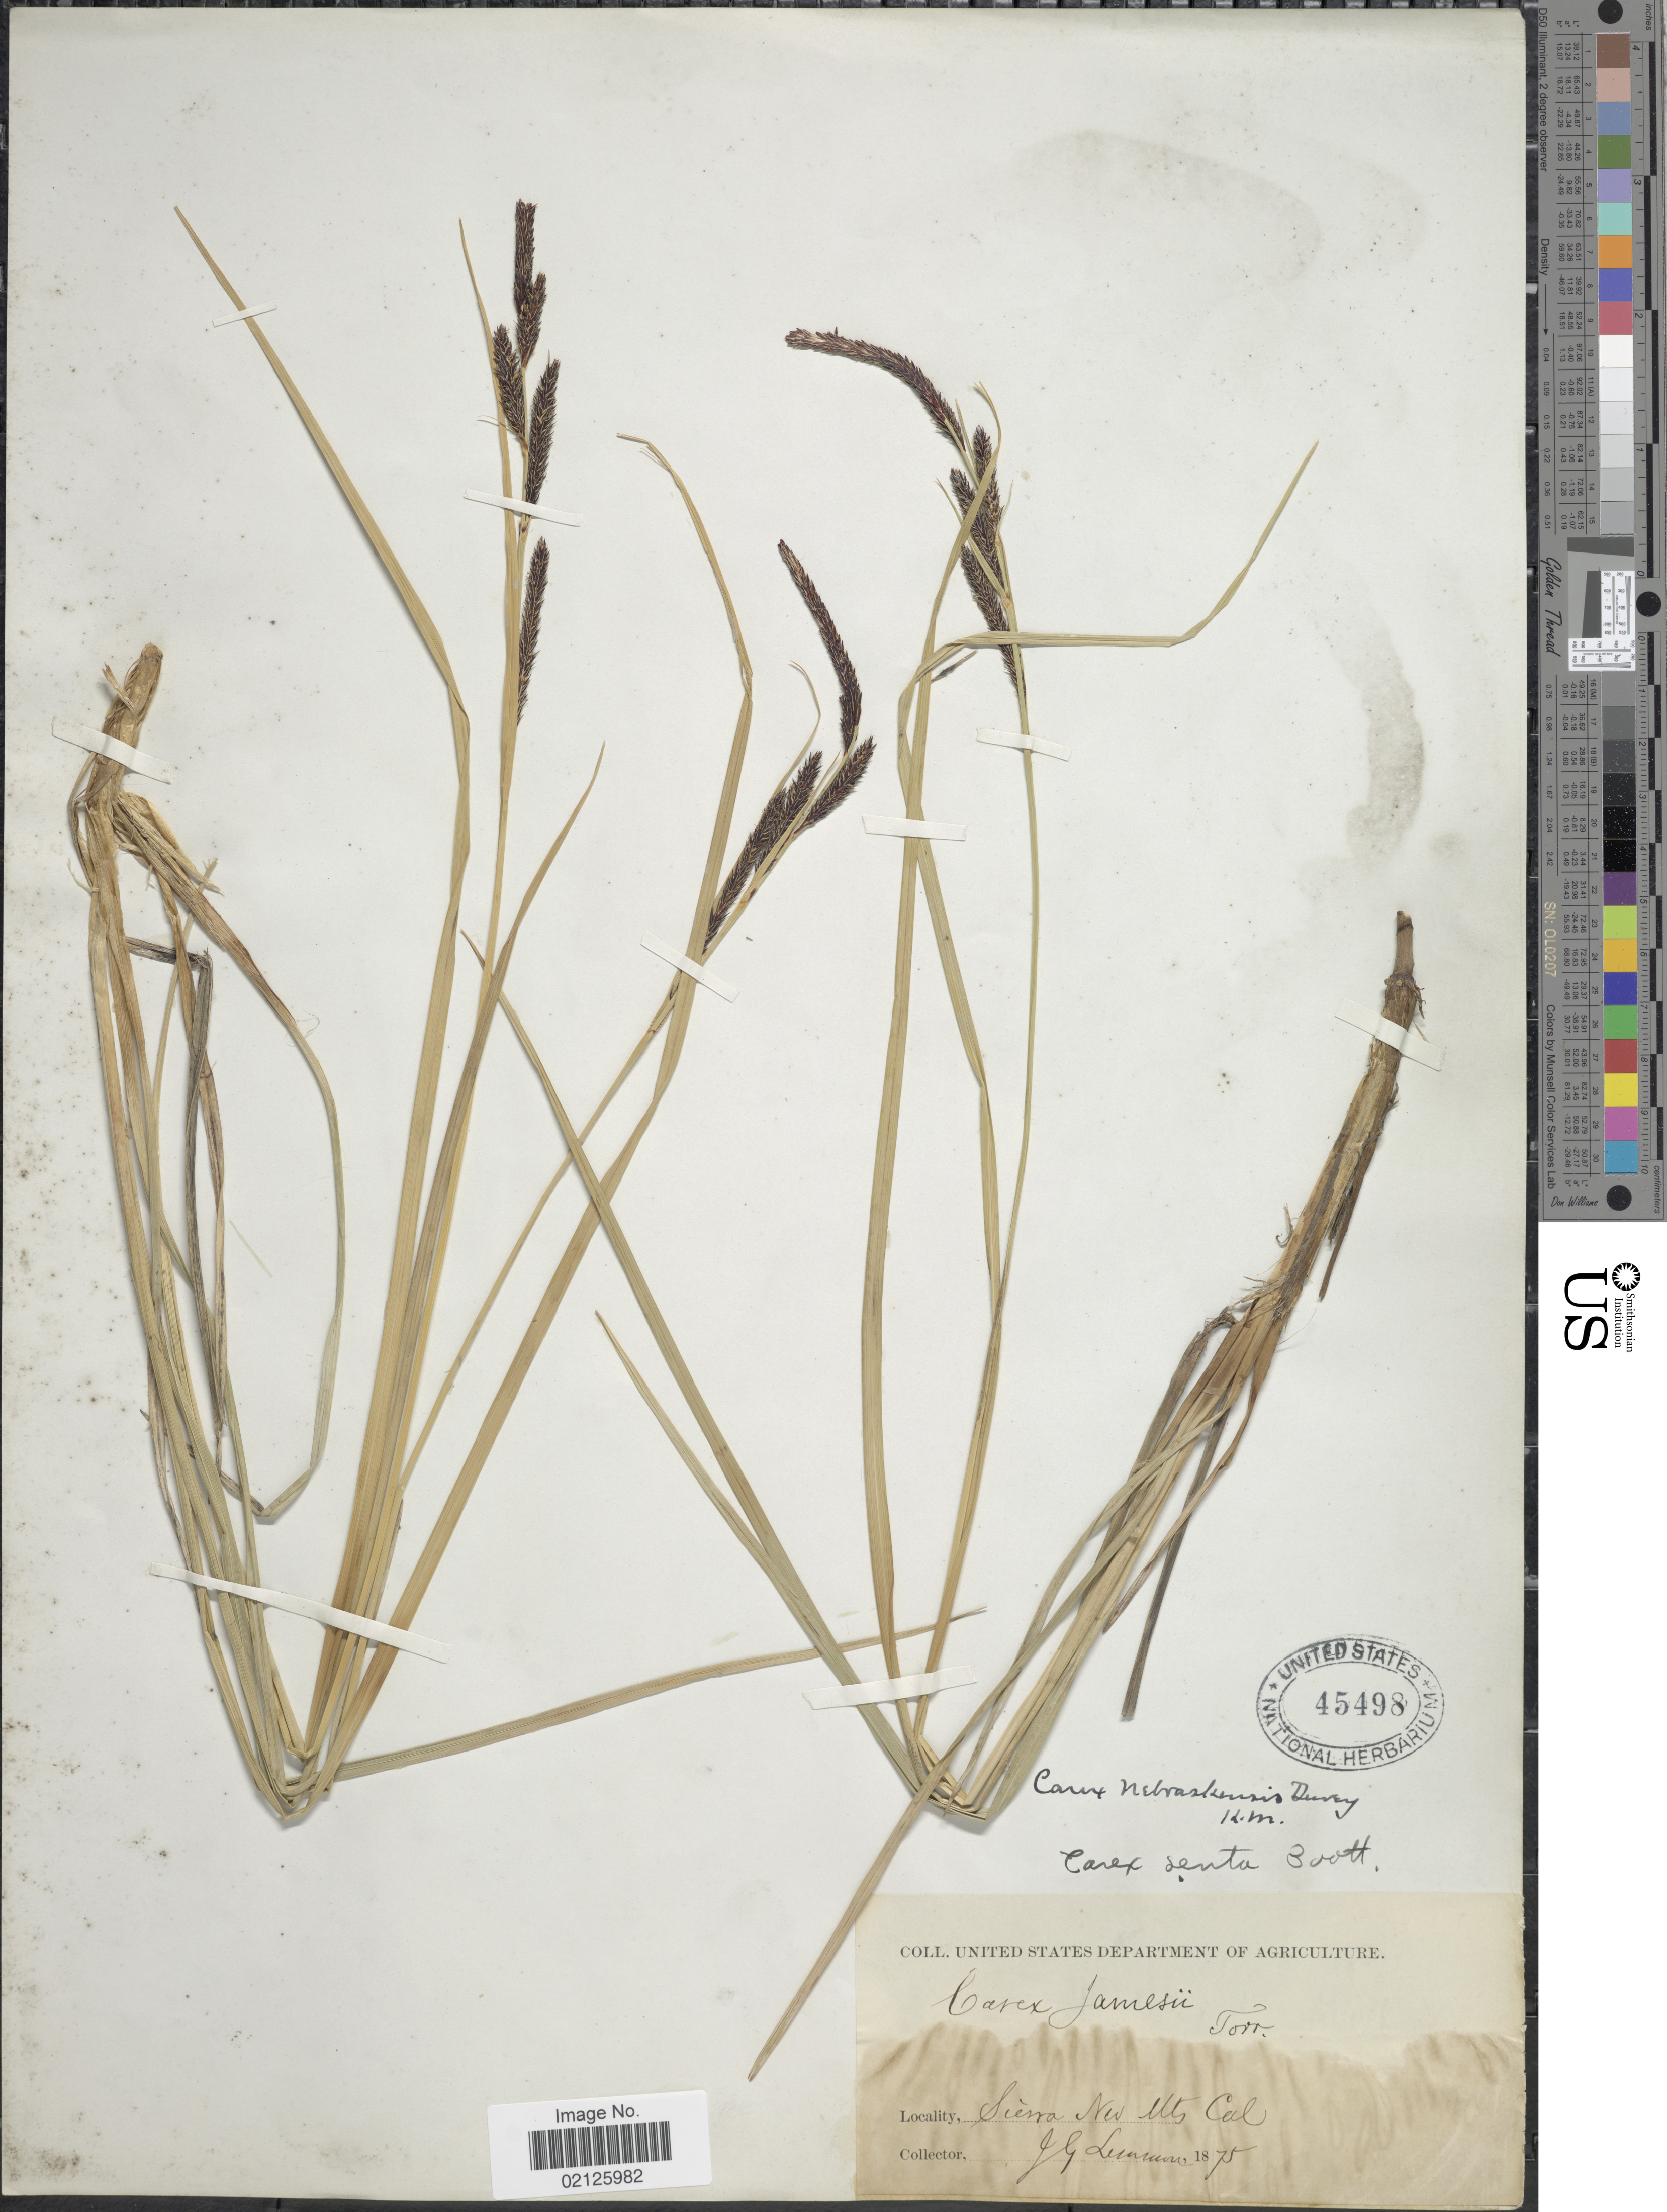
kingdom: Plantae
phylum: Tracheophyta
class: Liliopsida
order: Poales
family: Cyperaceae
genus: Carex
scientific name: Carex nebrascensis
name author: Dewey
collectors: J. Lemmon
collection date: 1875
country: United States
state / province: California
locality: Sierra Nev Mts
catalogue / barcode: US 45498